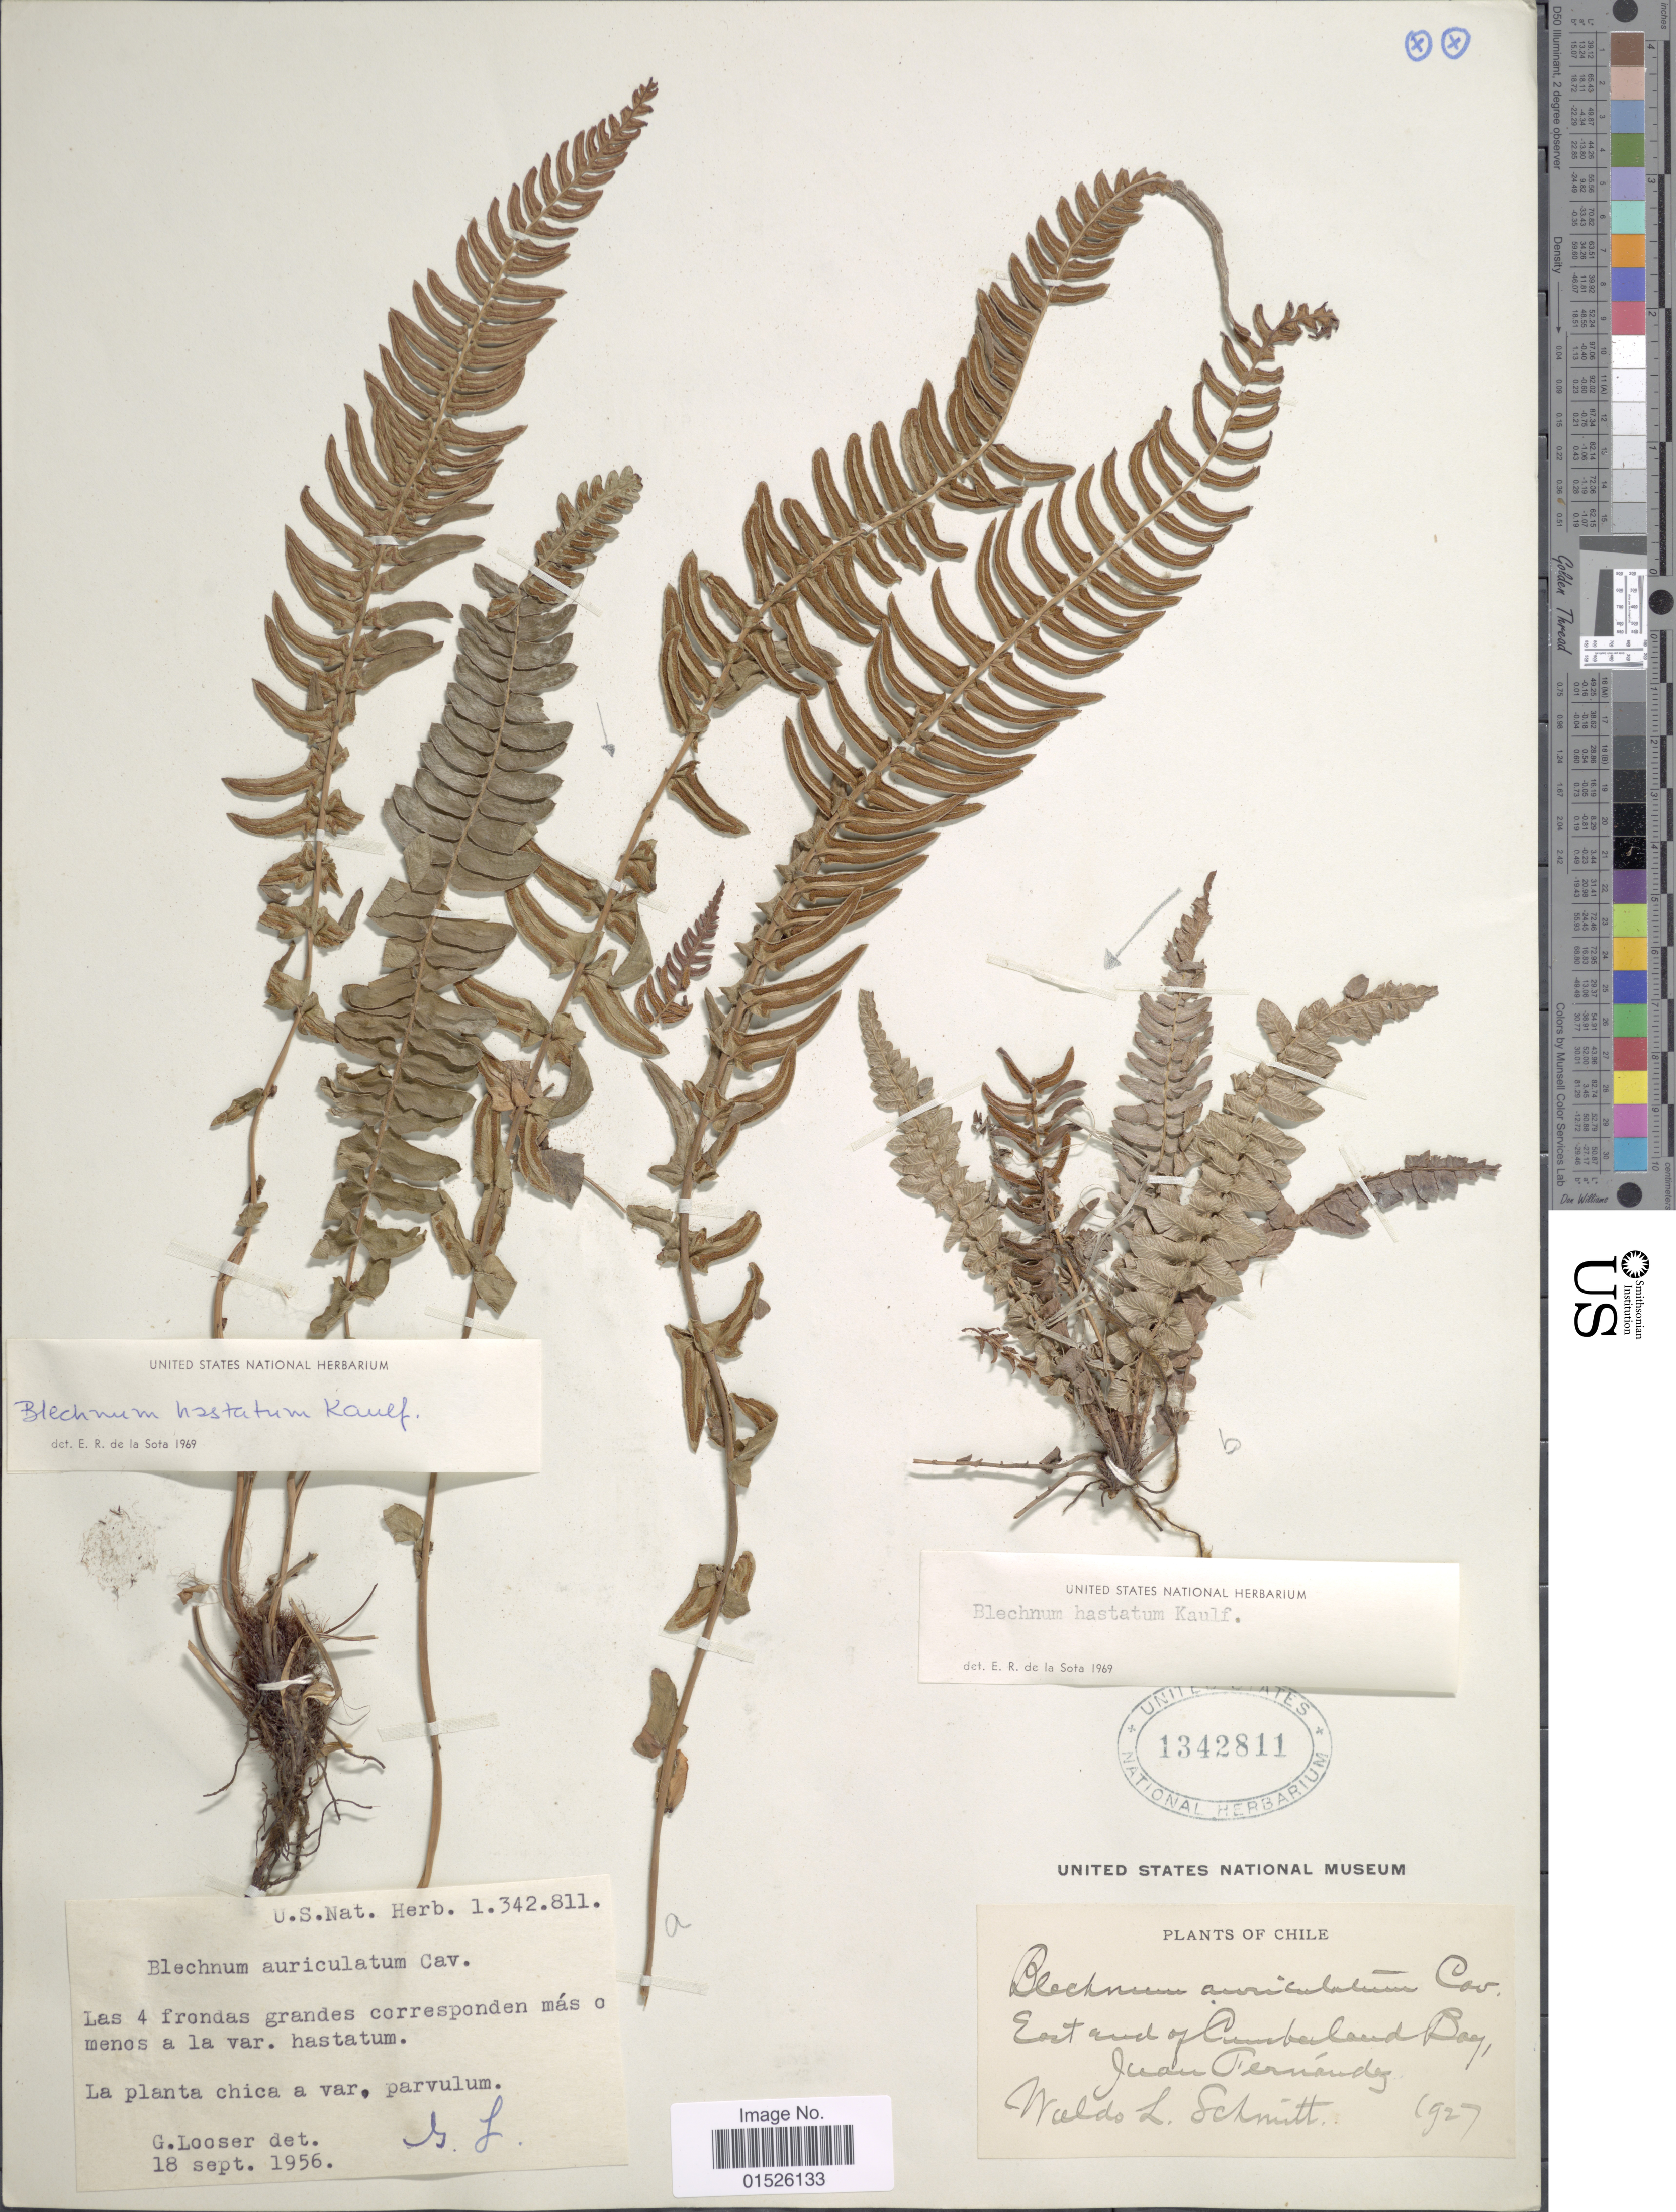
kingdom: Plantae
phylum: Tracheophyta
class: Polypodiopsida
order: Polypodiales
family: Blechnaceae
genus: Blechnum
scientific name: Blechnum hastatum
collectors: W. L. Schmitt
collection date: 1927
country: Chile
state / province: Valparaíso (V)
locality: Chile. East end of Cumberland Bay, Juan Fernandez.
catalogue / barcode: US 1342811